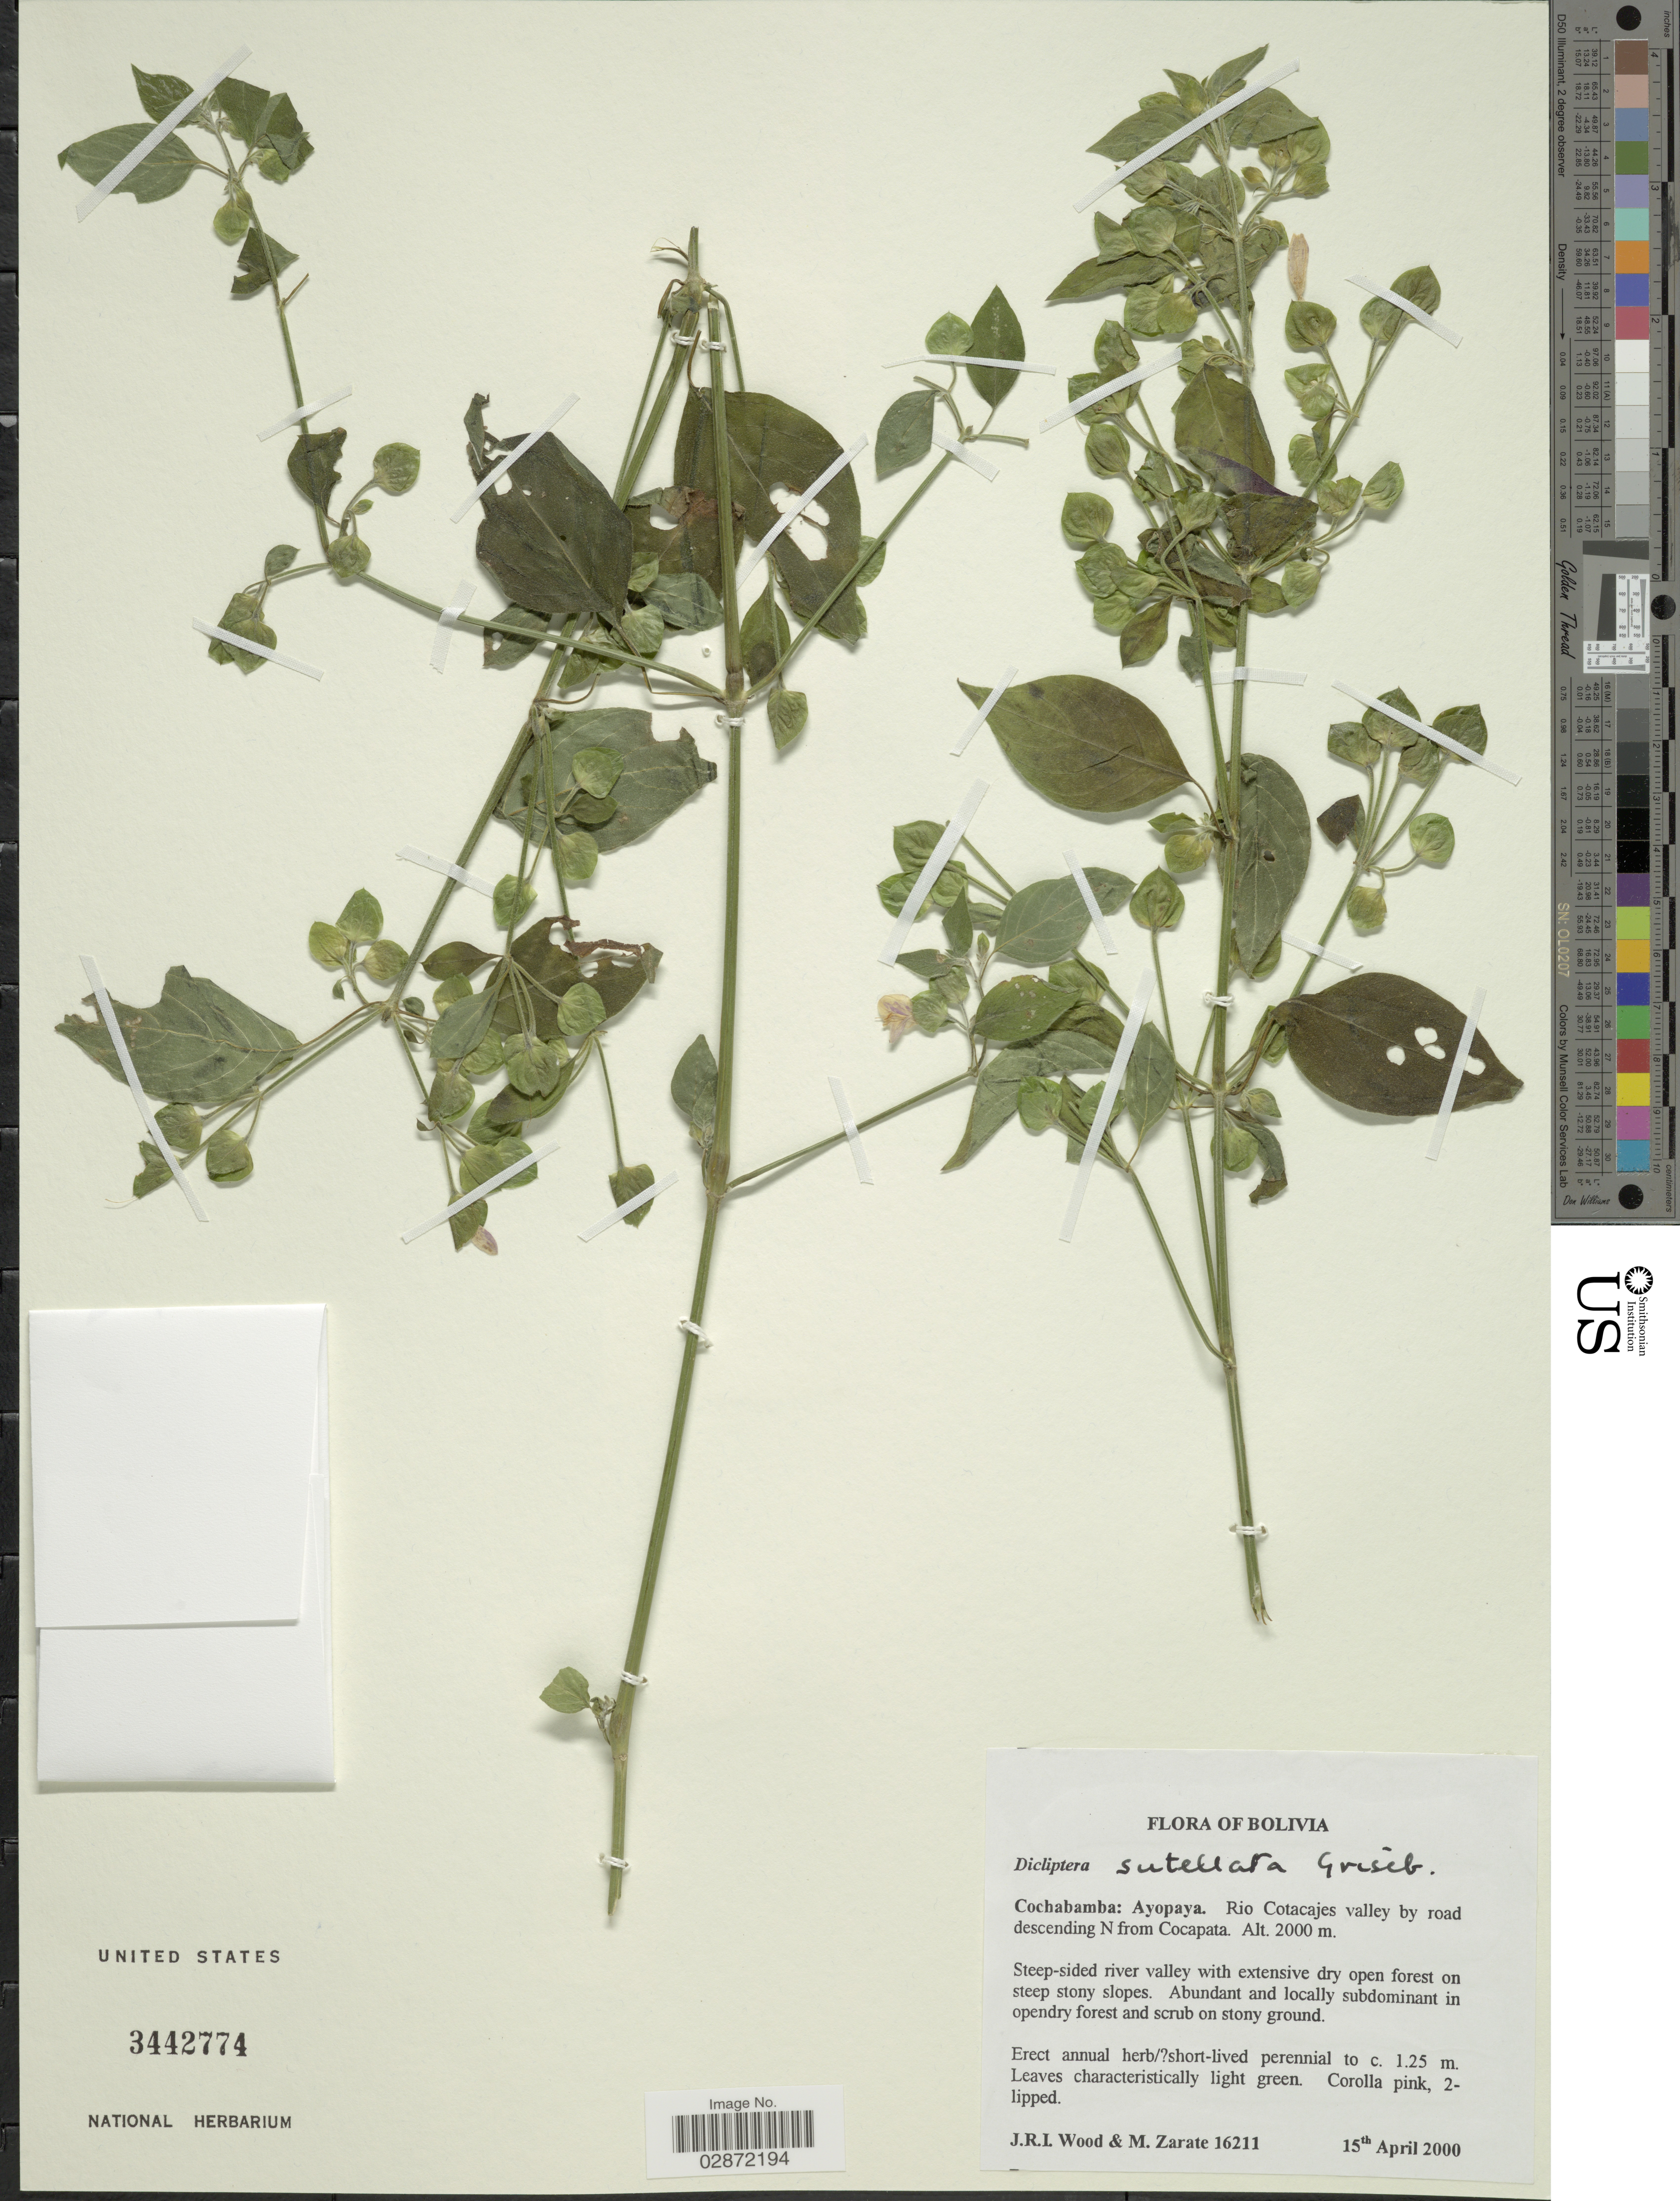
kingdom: Plantae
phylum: Tracheophyta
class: Magnoliopsida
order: Lamiales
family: Acanthaceae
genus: Dicliptera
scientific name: Dicliptera scutellata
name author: Griseb.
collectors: J. R. I. Wood & M. Zárate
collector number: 16211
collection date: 2000-04-15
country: Bolivia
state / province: Cochabamba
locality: Ayopaya. Rio Cotacajes valley by road descending N from Cocapata.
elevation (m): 2000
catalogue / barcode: US 3442774